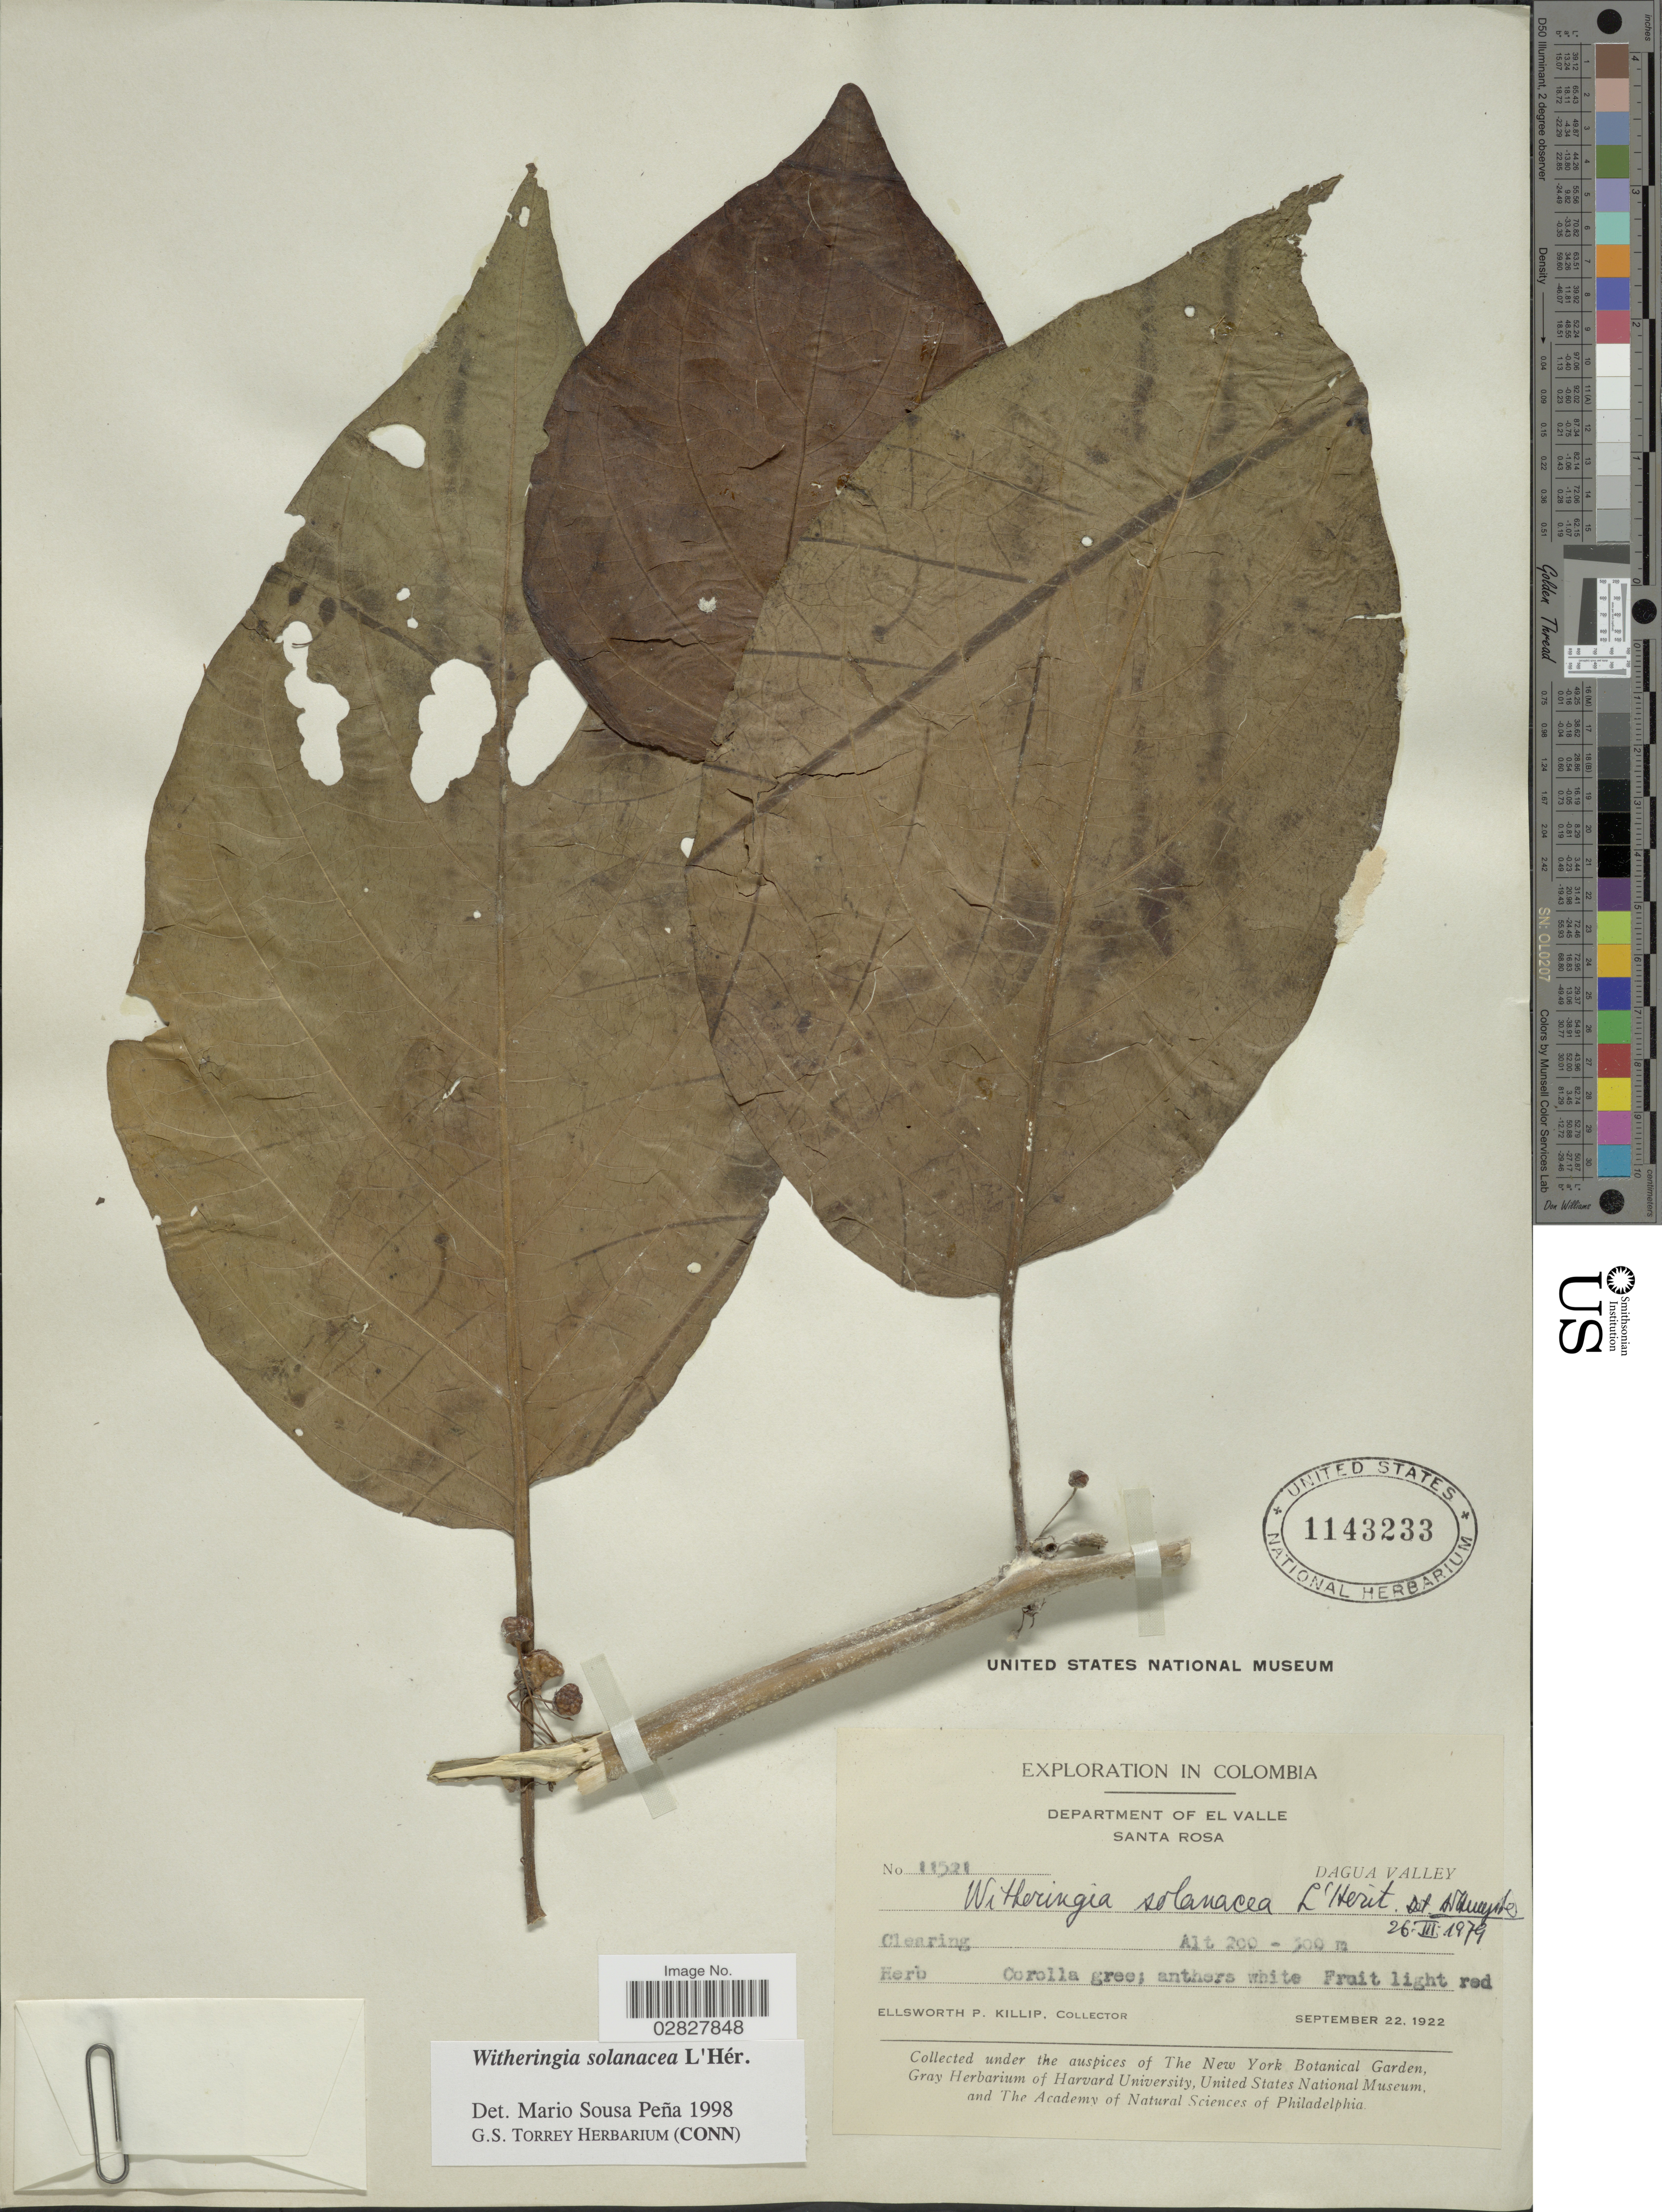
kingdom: Plantae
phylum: Tracheophyta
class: Magnoliopsida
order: Solanales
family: Solanaceae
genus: Witheringia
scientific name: Witheringia solanacea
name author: L'Hér.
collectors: E. P. Killip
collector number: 11521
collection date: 1922-09-22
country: Colombia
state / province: Valle del Cauca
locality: Department of El Valle, Santa Rosa, Dagua Valley.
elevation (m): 200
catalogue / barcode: US 1143233